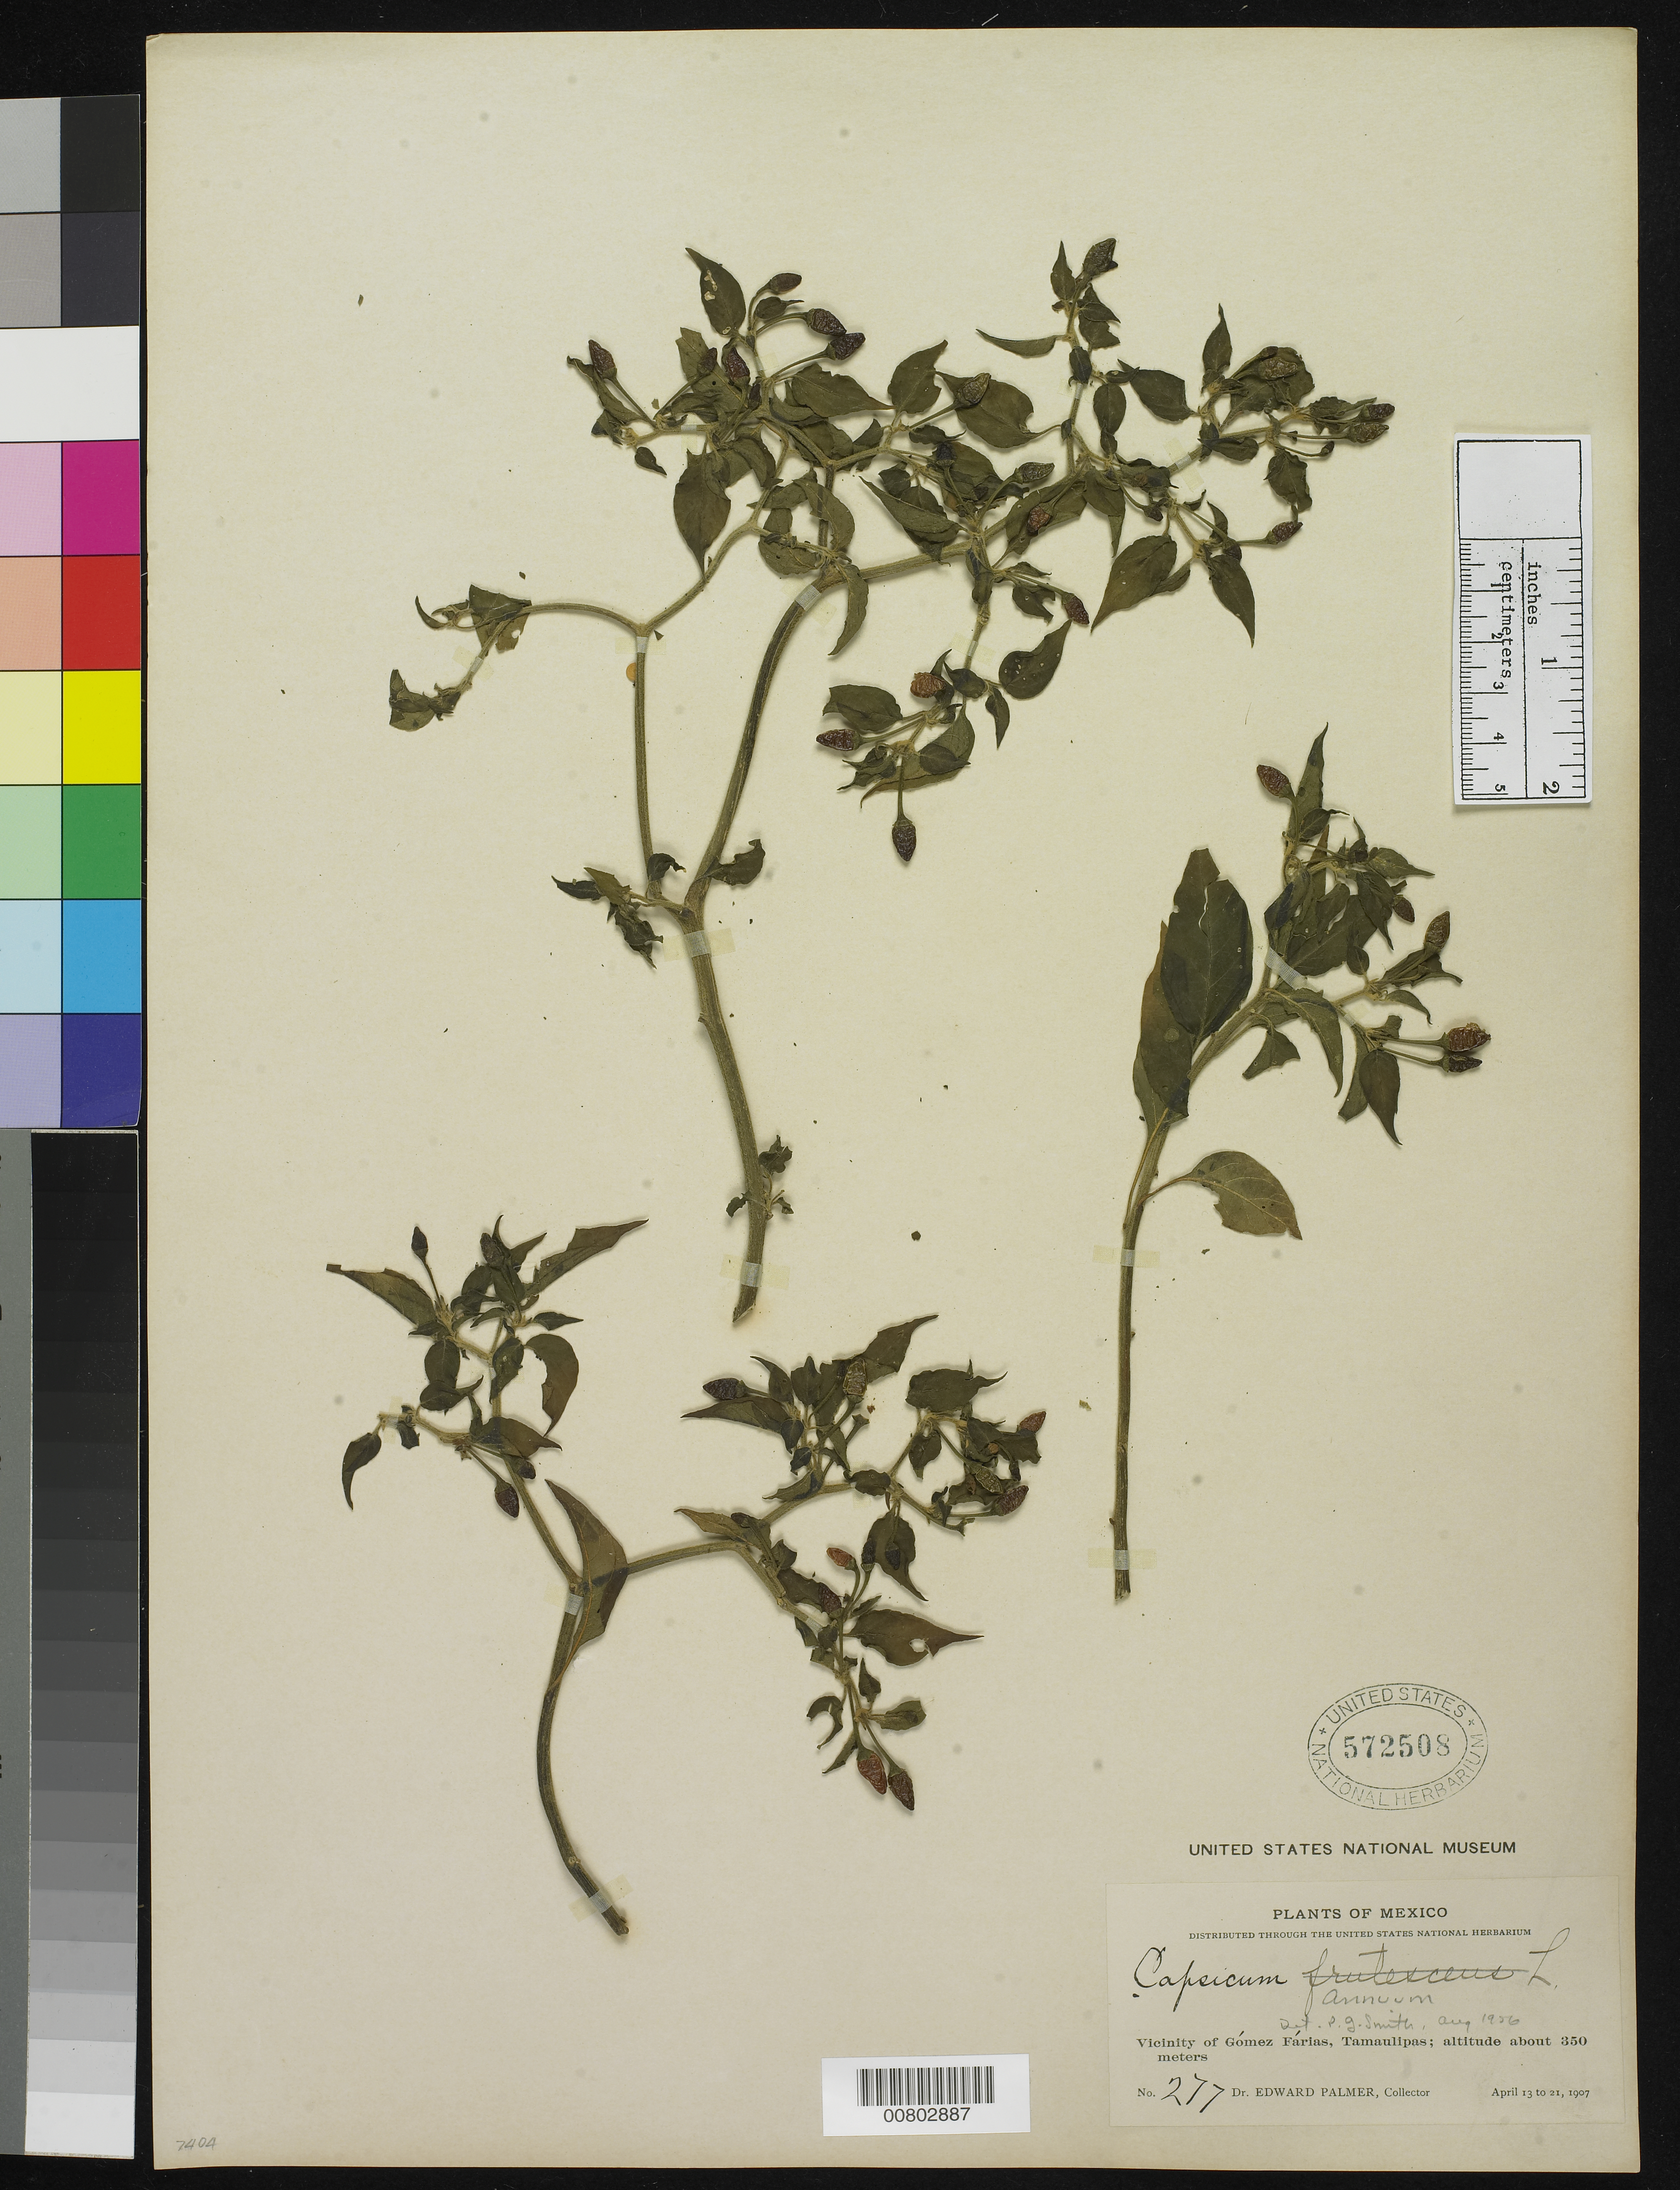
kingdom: Plantae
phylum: Tracheophyta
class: Magnoliopsida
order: Solanales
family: Solanaceae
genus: Capsicum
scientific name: Capsicum annuum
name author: L.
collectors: E. Palmer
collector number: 277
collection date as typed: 13 Apr 1907 to 21 Apr 1907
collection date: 1907-04-13/1907-04-21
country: Mexico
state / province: Tamaulipas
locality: Vicinity of Gómez Farias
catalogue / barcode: US 572508